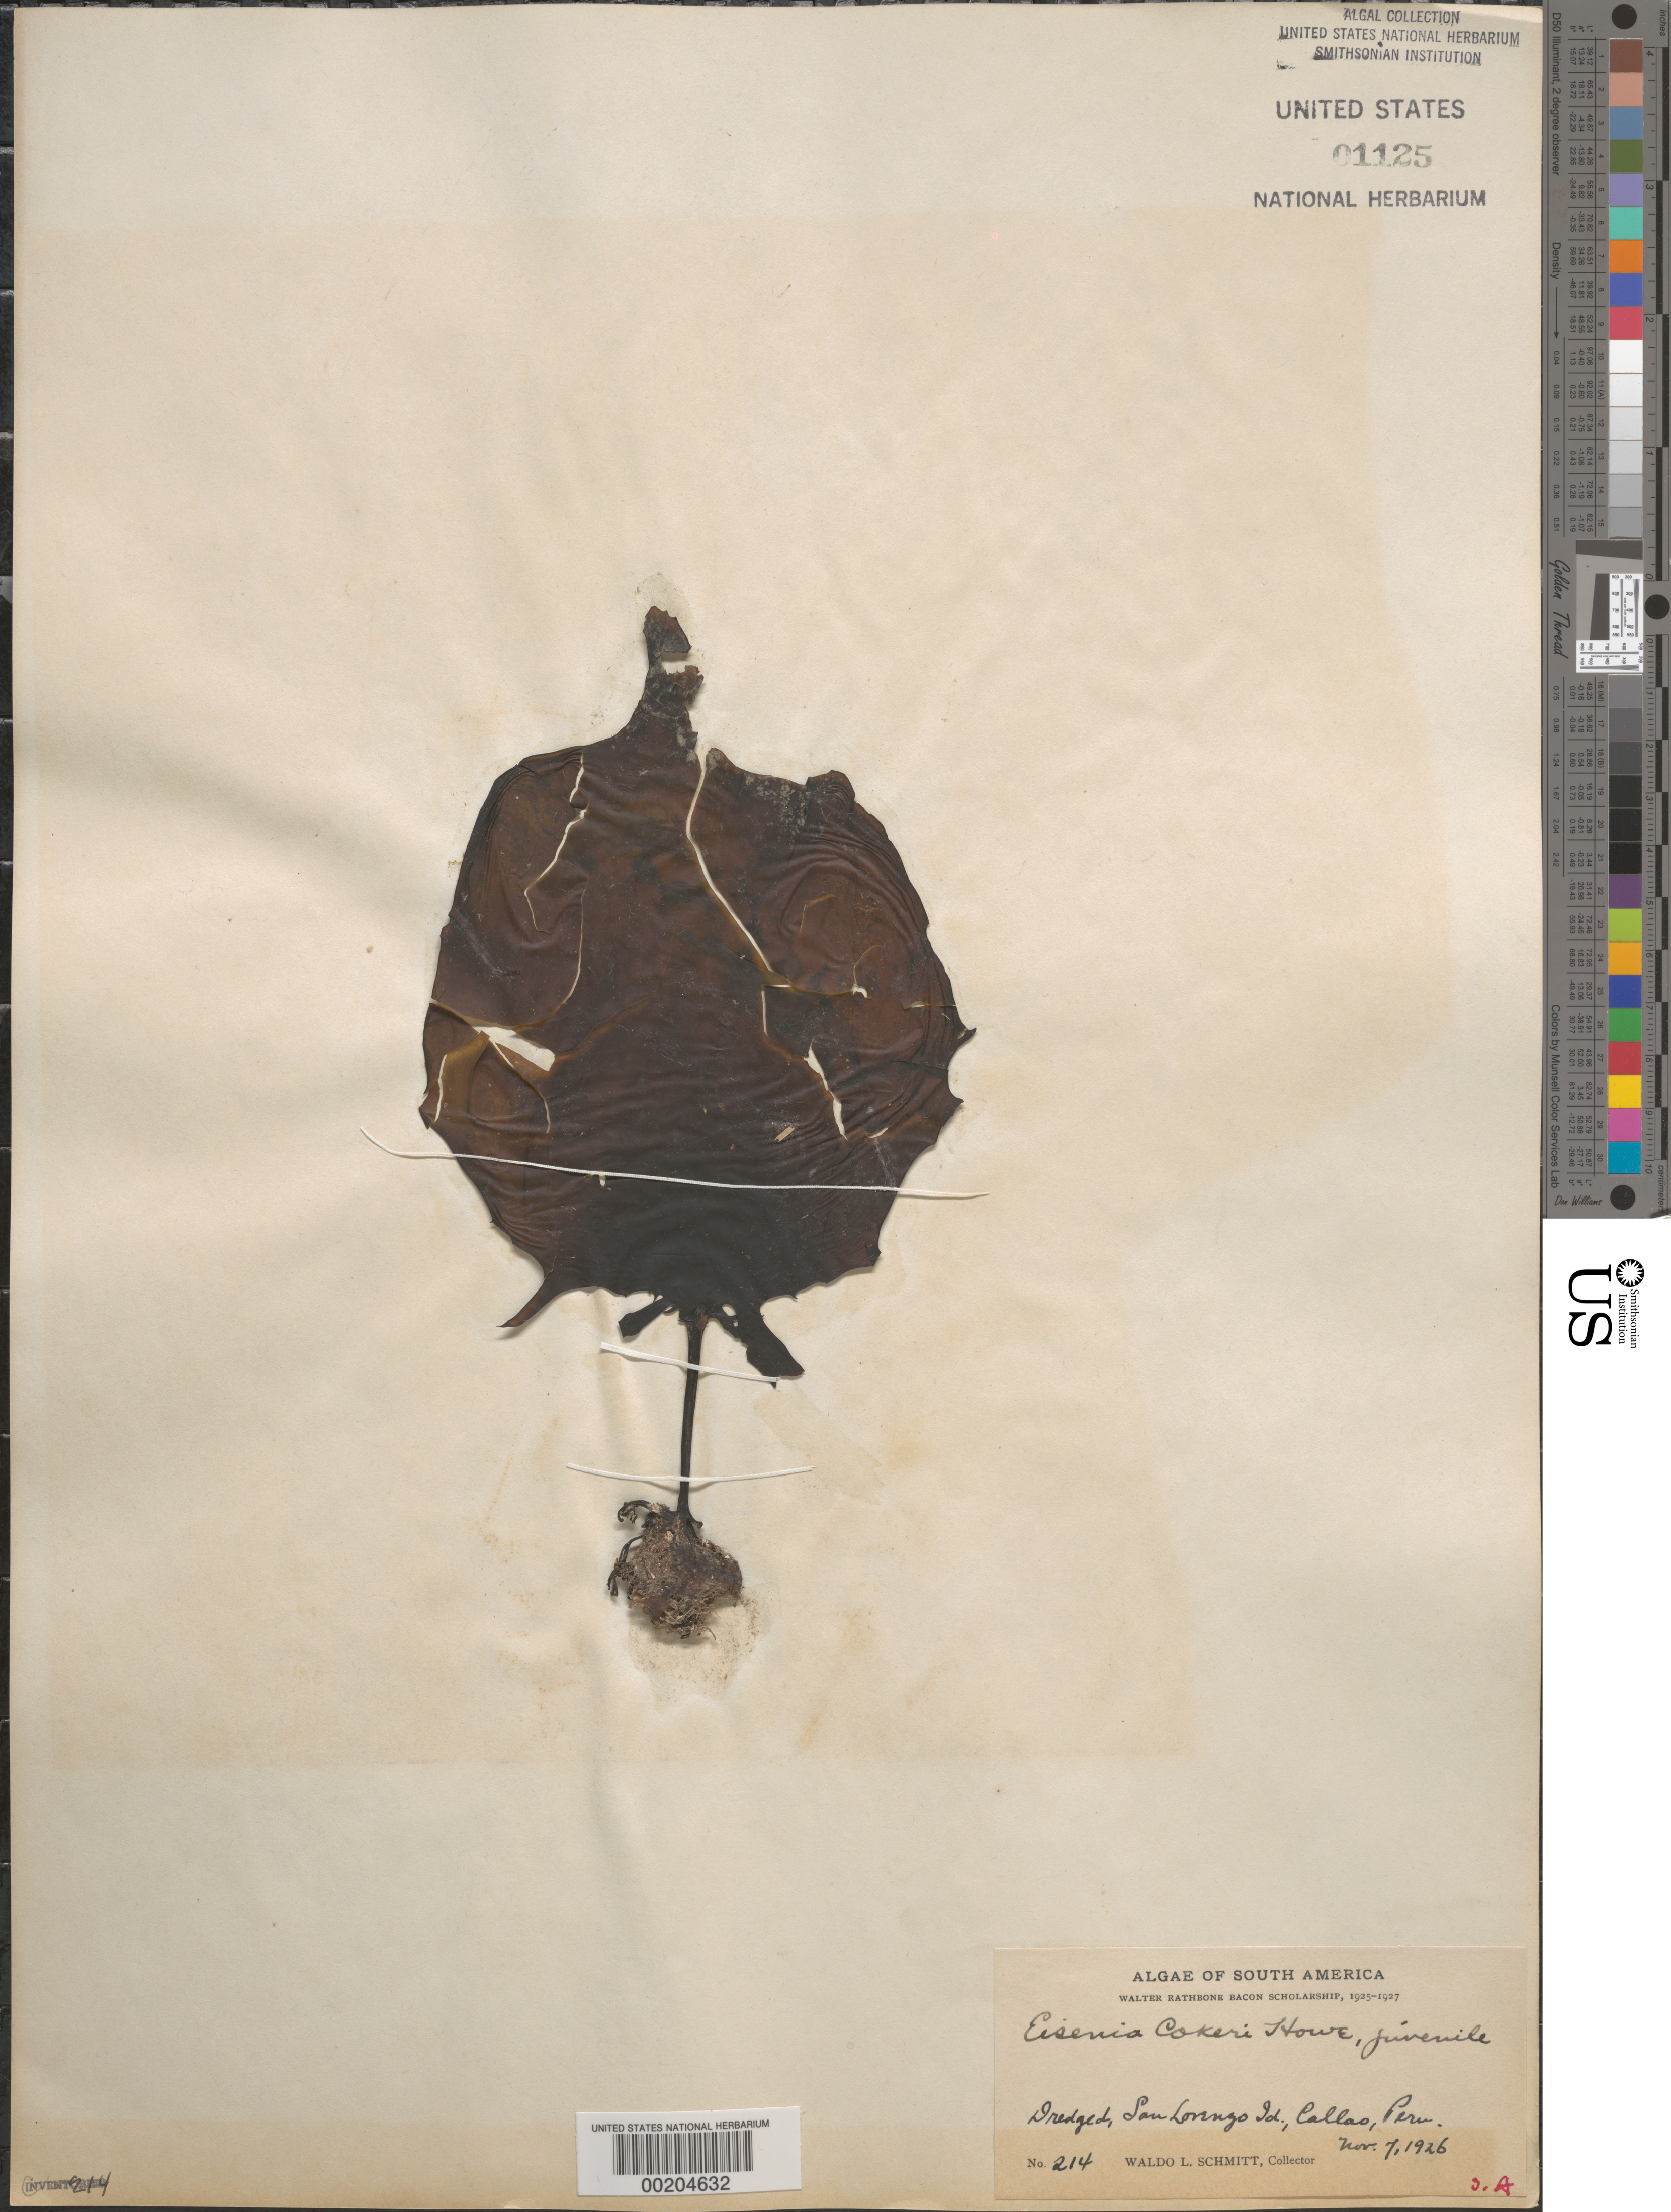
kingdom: Chromista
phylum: Ochrophyta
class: Phaeophyceae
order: Laminariales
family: Lessoniaceae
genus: Eisenia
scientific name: Eisenia cokeri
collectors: W. L. Schmitt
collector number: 214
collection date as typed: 07 Nov 1926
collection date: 1926-11-07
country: Peru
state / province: Callao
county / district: Callao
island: Isla San Lorenzo (San Lorenzo Island)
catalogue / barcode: US 1125